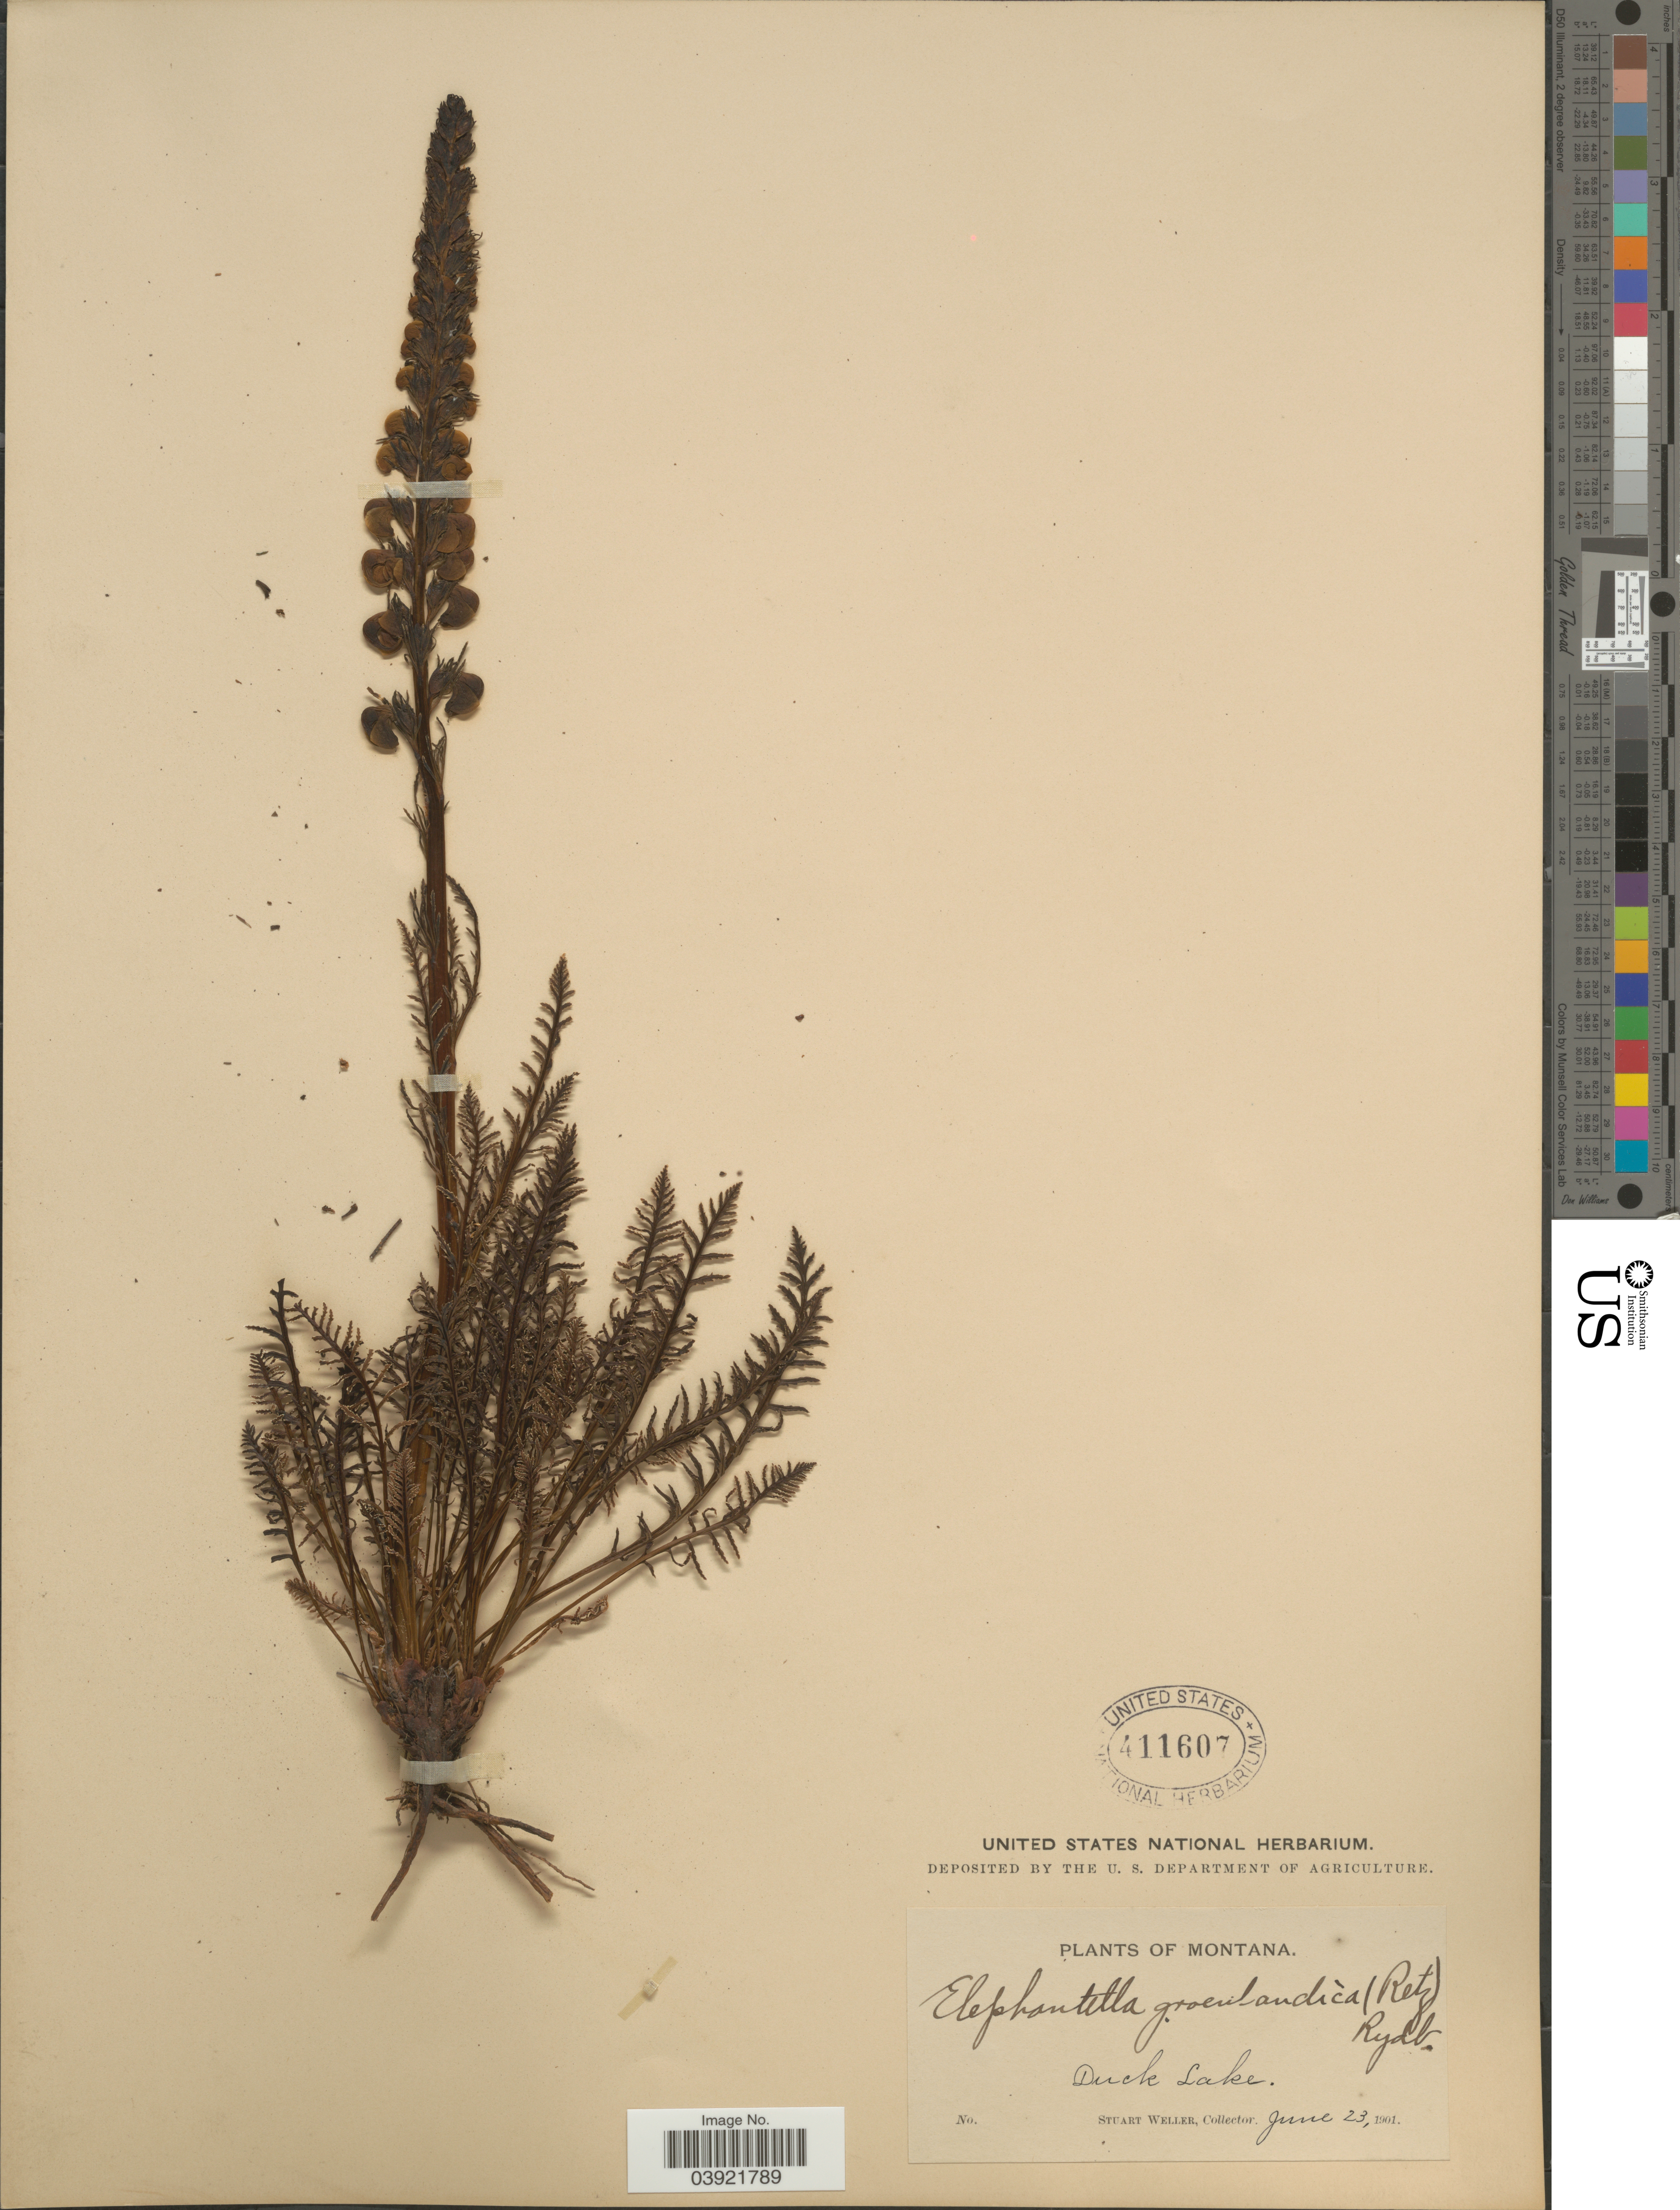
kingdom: Plantae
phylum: Tracheophyta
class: Magnoliopsida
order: Lamiales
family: Orobanchaceae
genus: Pedicularis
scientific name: Pedicularis contorta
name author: Benth.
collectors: S. Weller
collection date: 1901-06-23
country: United States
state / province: Montana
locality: Duck Lake.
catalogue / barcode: US 411607